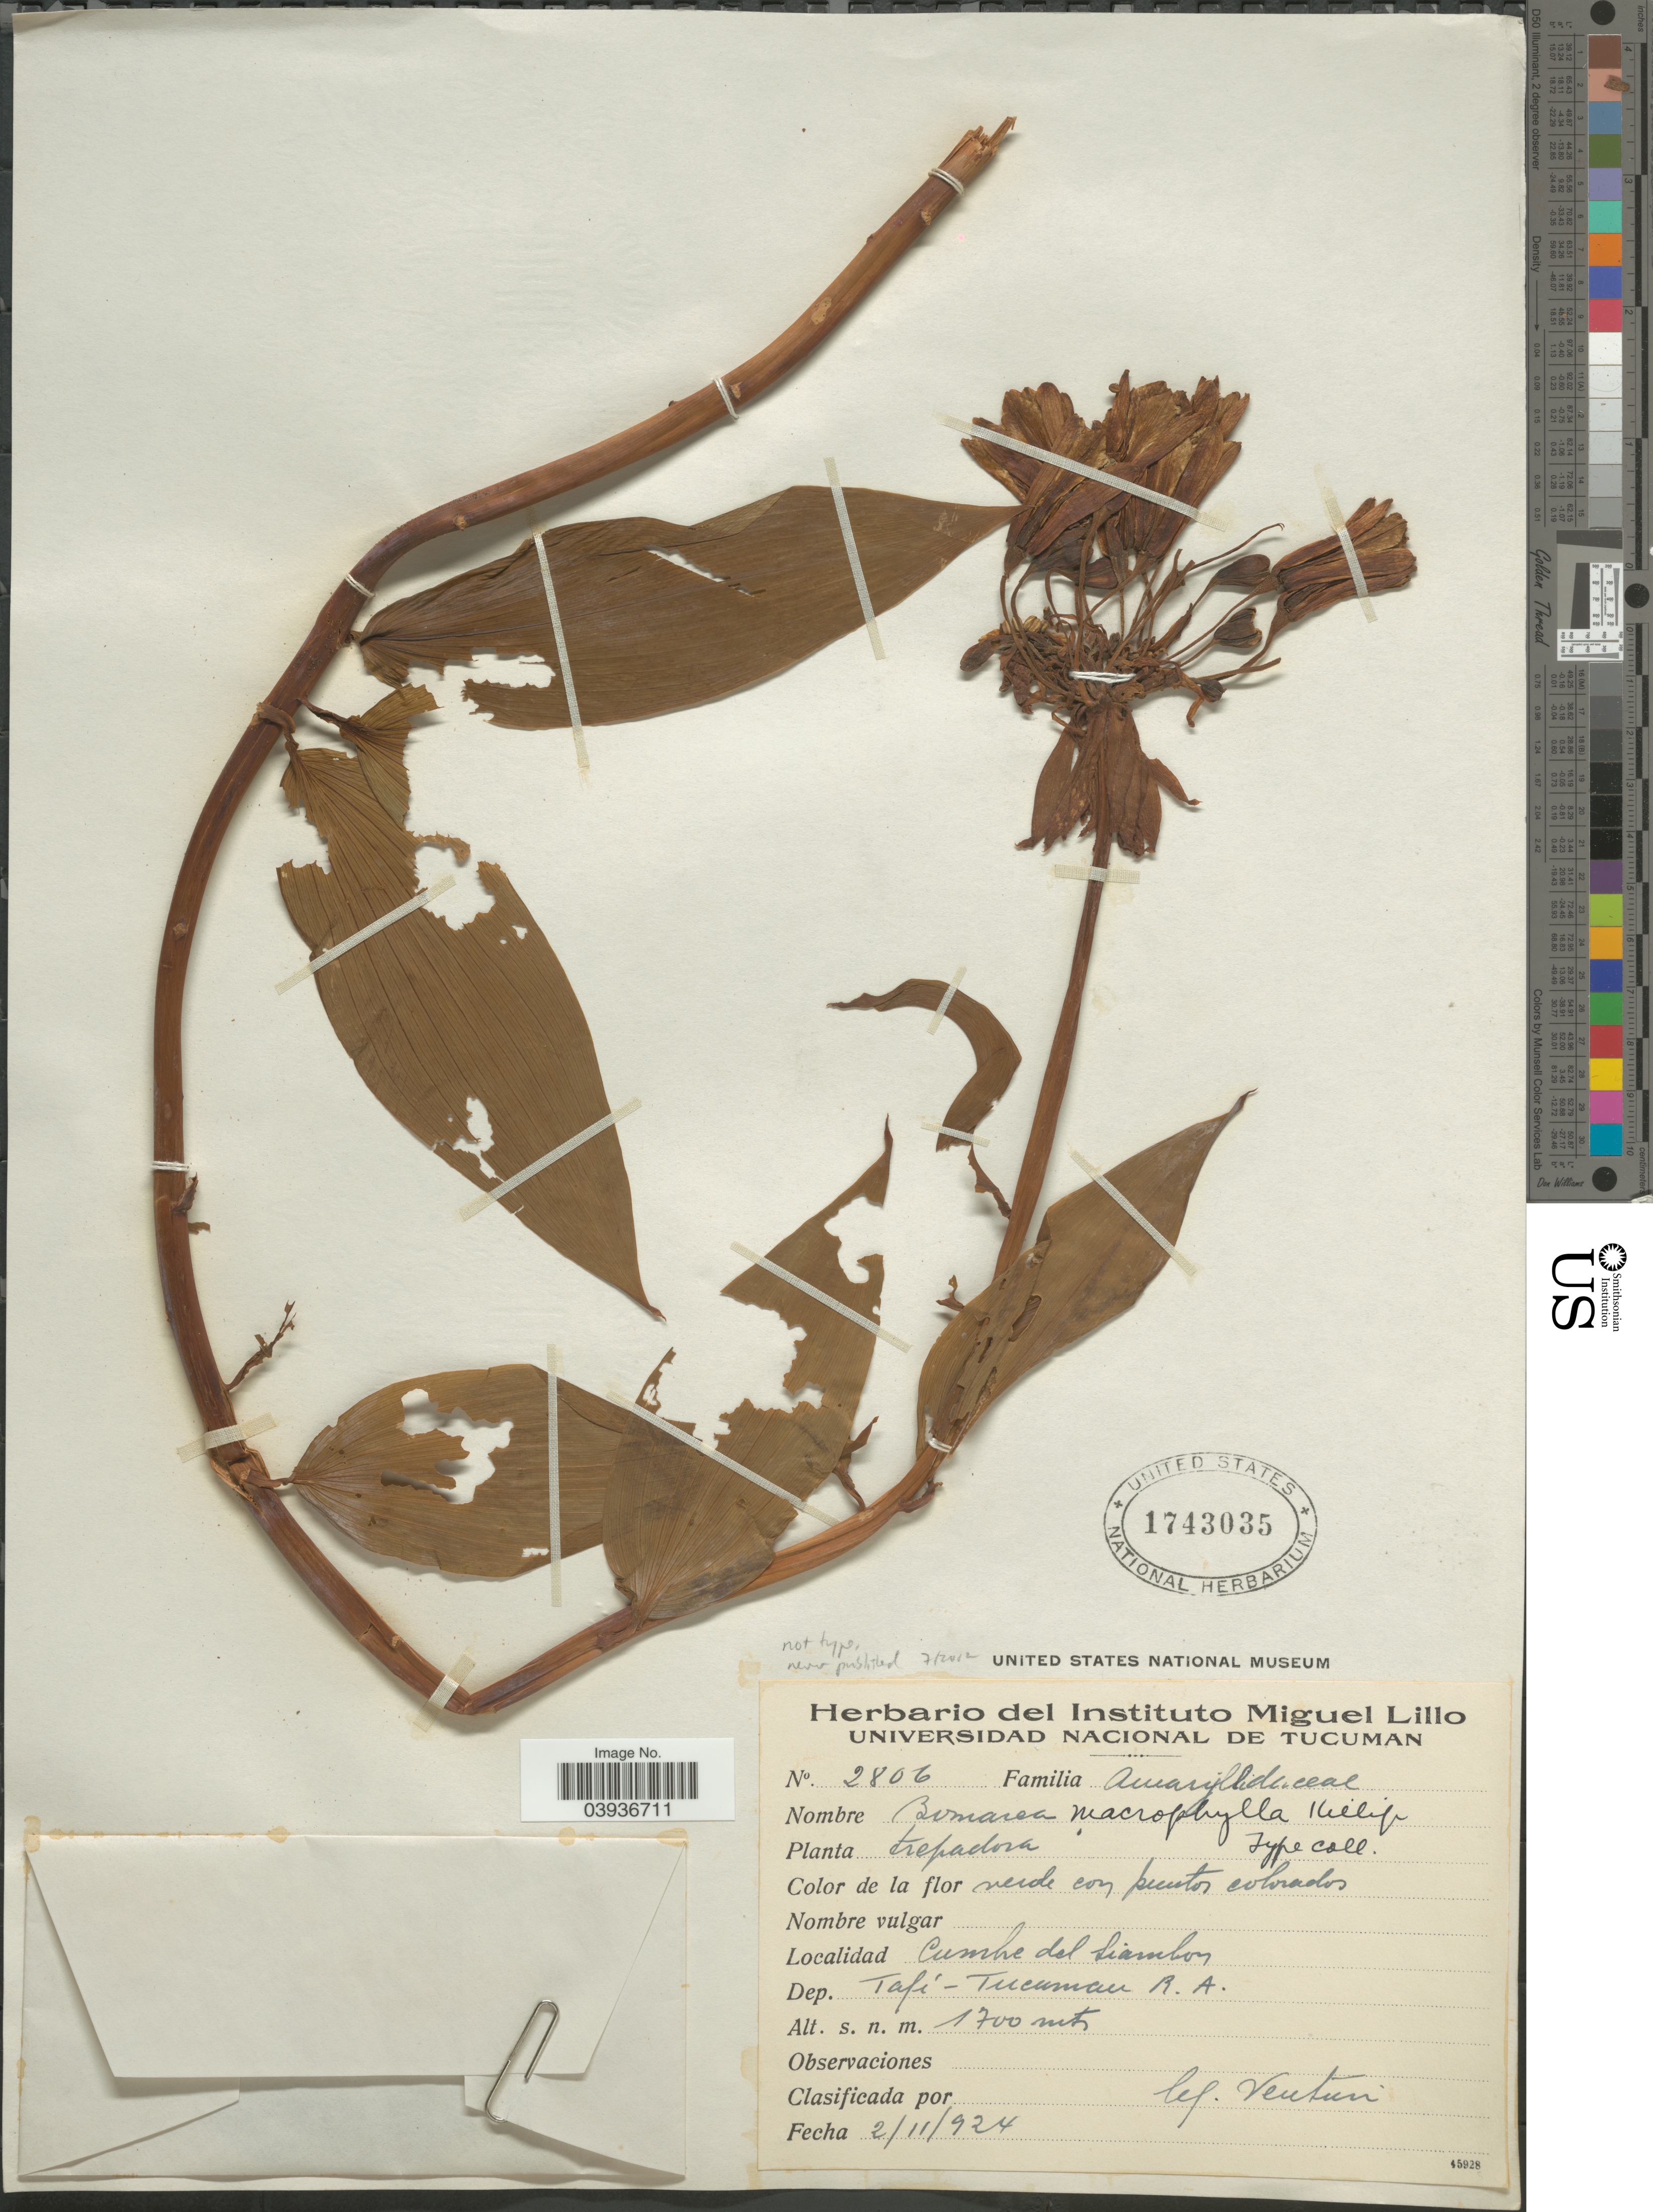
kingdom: Plantae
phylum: Tracheophyta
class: Liliopsida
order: Liliales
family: Alstroemeriaceae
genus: Bomarea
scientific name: Bomarea ovata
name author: (Cav.) Mirb.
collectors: Venturi, --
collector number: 2806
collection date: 1924-02-02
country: Argentina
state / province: Tucuman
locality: Cumbre del Siambon. Dep. Tafi-Tucuman R.A.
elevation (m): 1700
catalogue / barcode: US 1743035